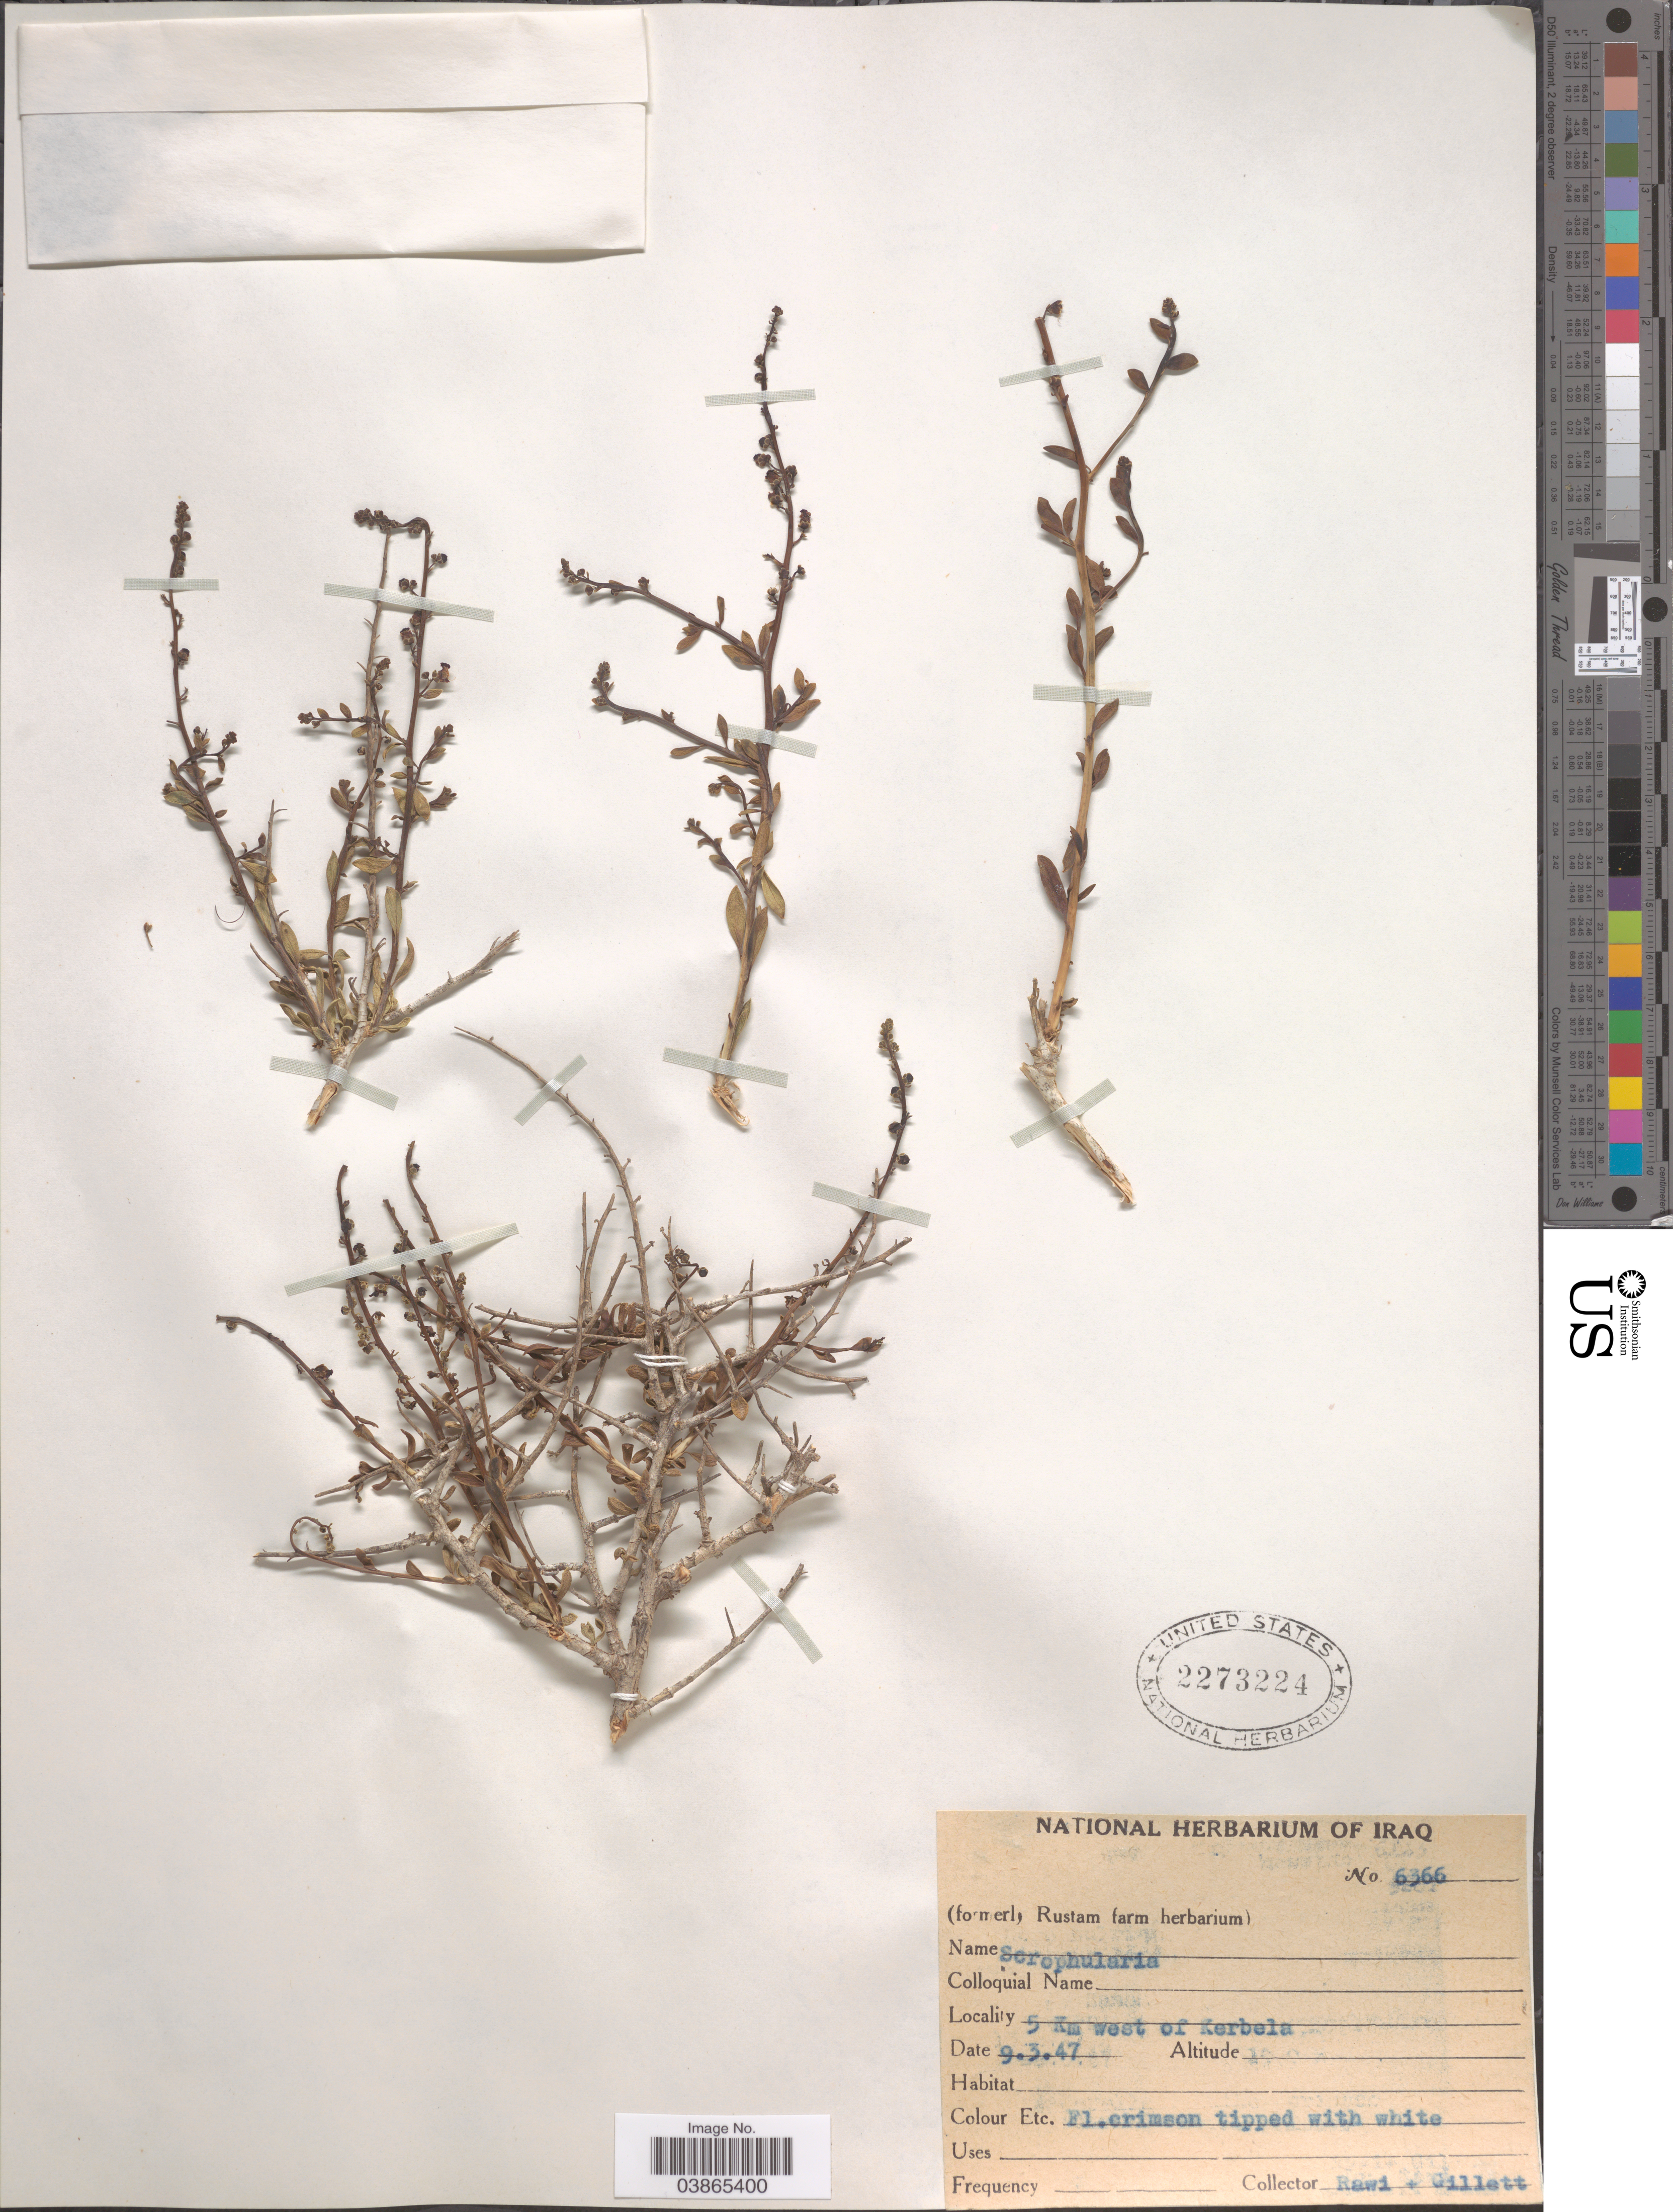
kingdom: Plantae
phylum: Tracheophyta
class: Magnoliopsida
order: Lamiales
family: Scrophulariaceae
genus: Scrophularia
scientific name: Scrophularia sp.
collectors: -. Rawi & Gillett, --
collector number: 6366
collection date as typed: Transcribed d/m/y: 9/3/47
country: Iraq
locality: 5 Km west of Kerbela.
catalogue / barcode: US 2273224